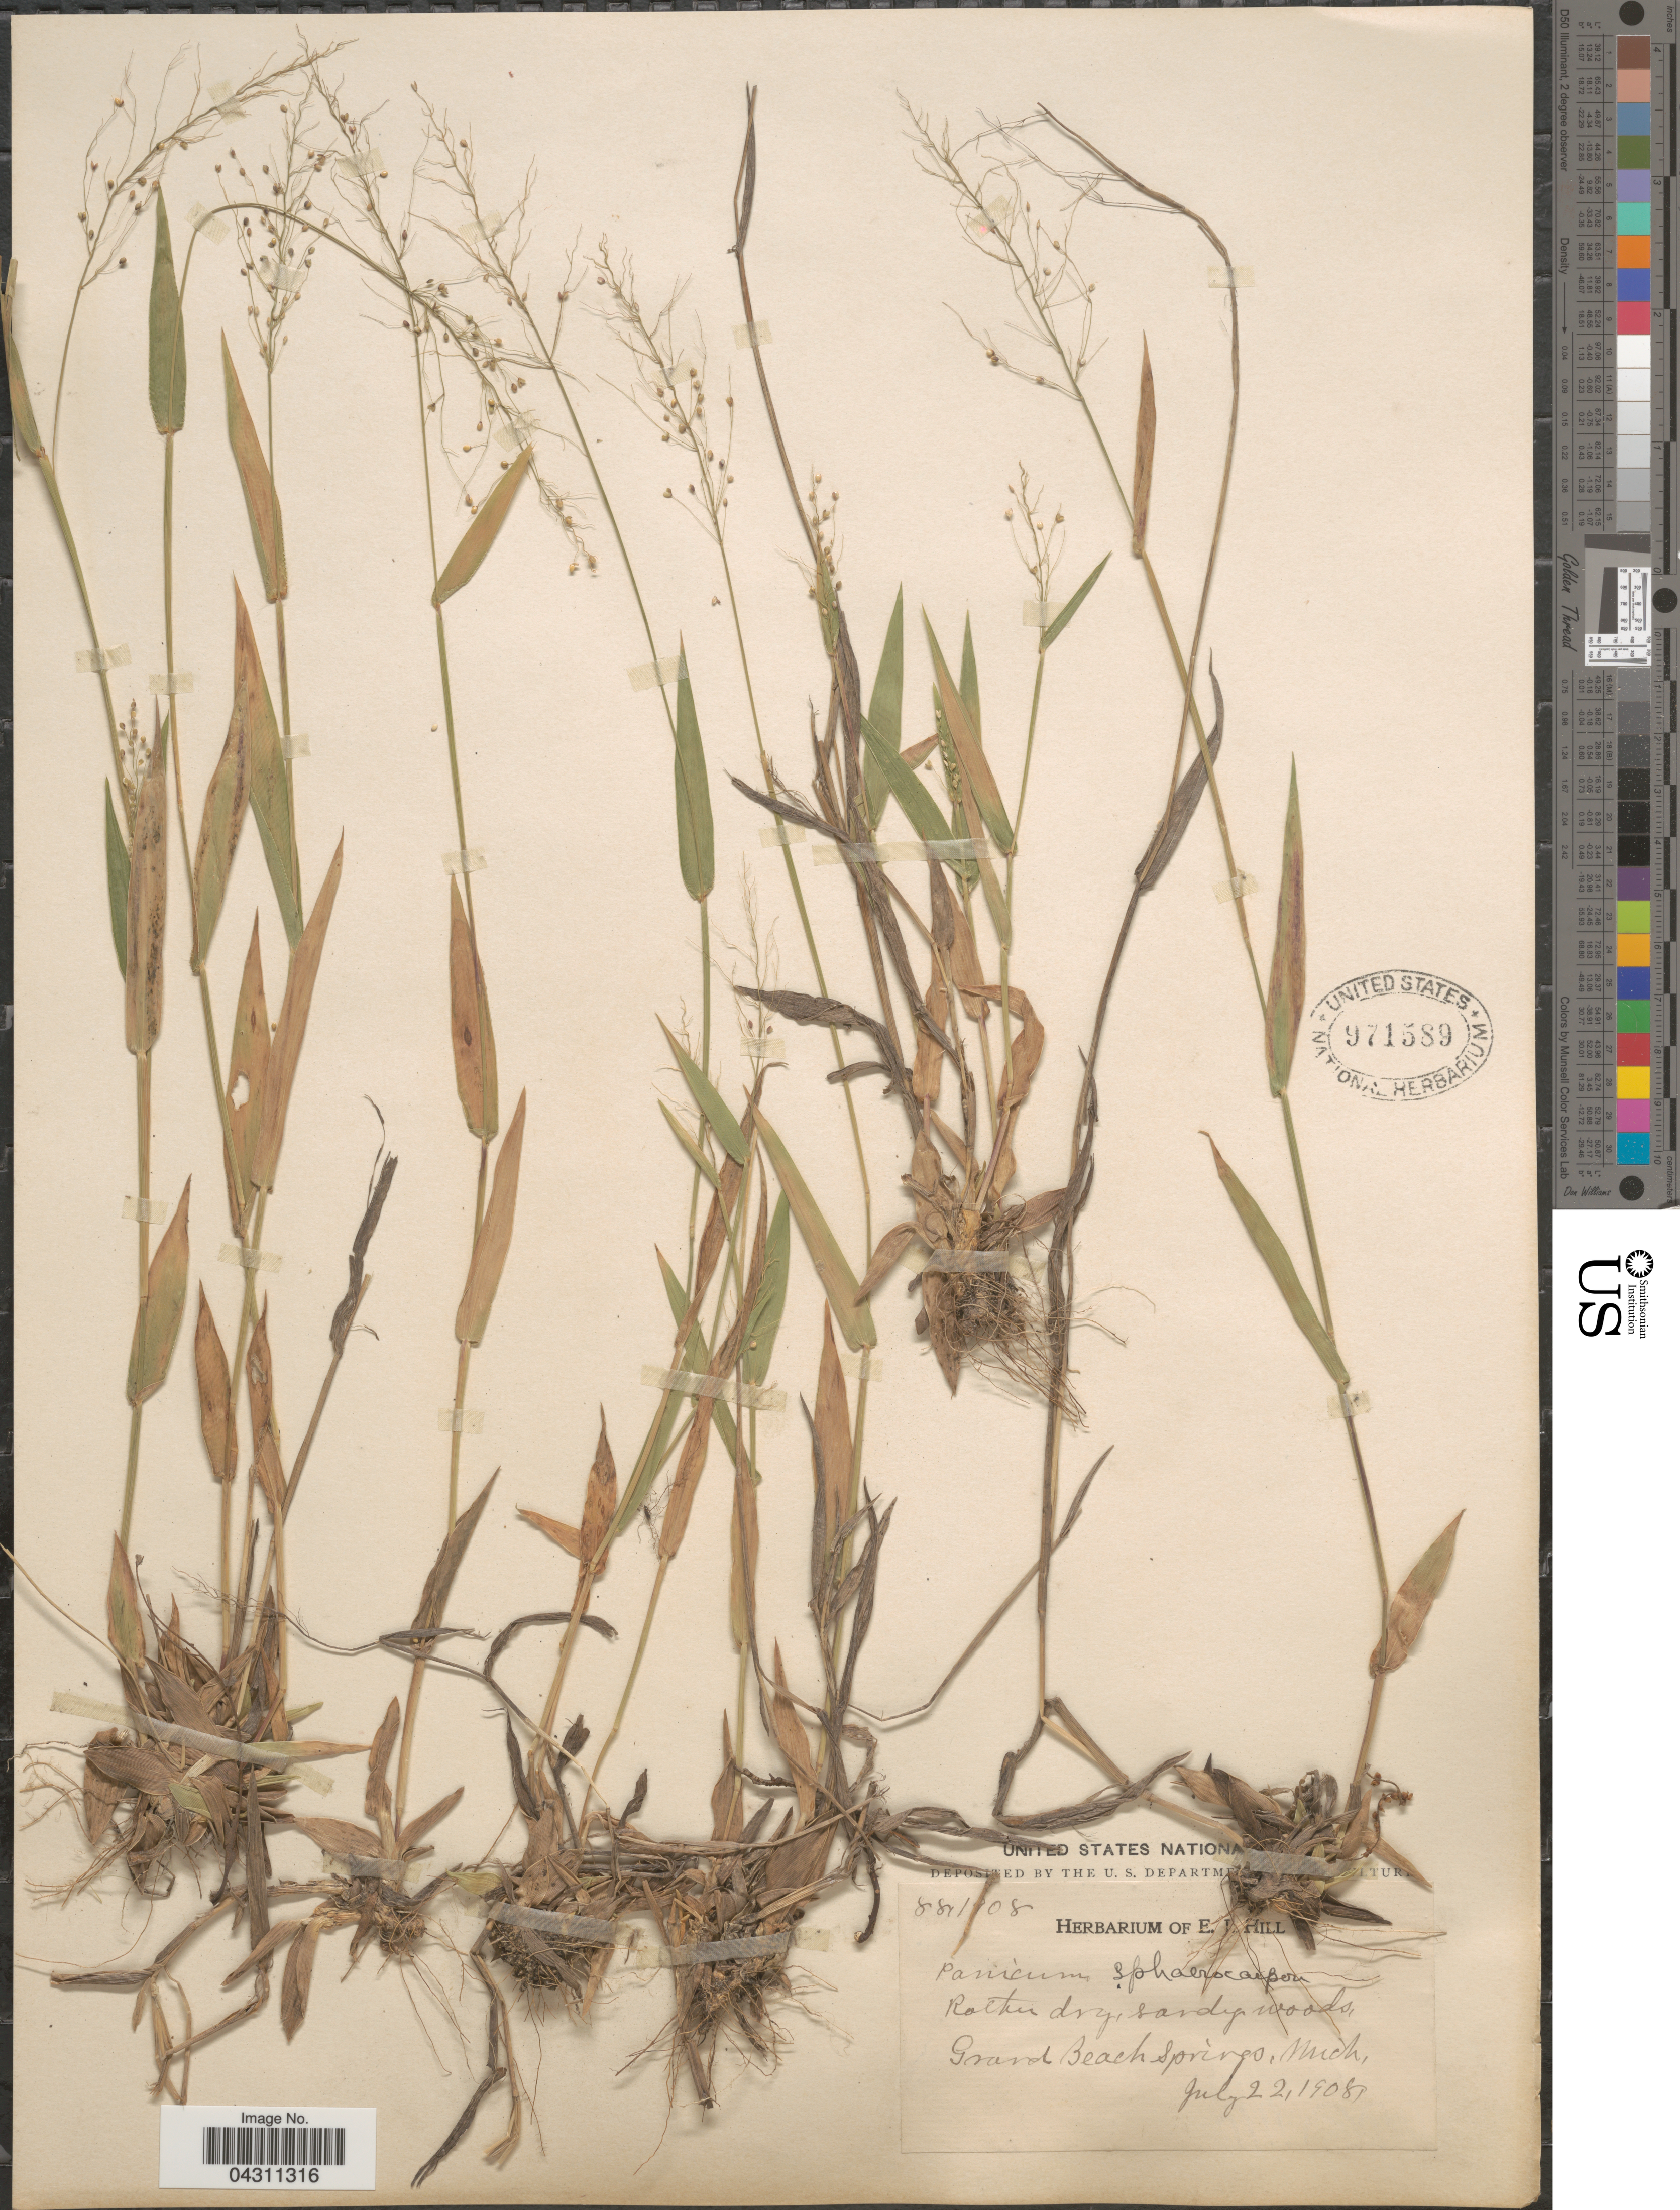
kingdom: Plantae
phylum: Tracheophyta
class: Liliopsida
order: Poales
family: Poaceae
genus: Dichanthelium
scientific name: Dichanthelium sphaerocarpon var. sphaerocarpon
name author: (Elliott) Gould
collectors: Ex herb. E. J. Hill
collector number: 88,1908*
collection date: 1908-07-22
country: United States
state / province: Michigan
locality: Grand Beach Springs.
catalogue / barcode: US 971589